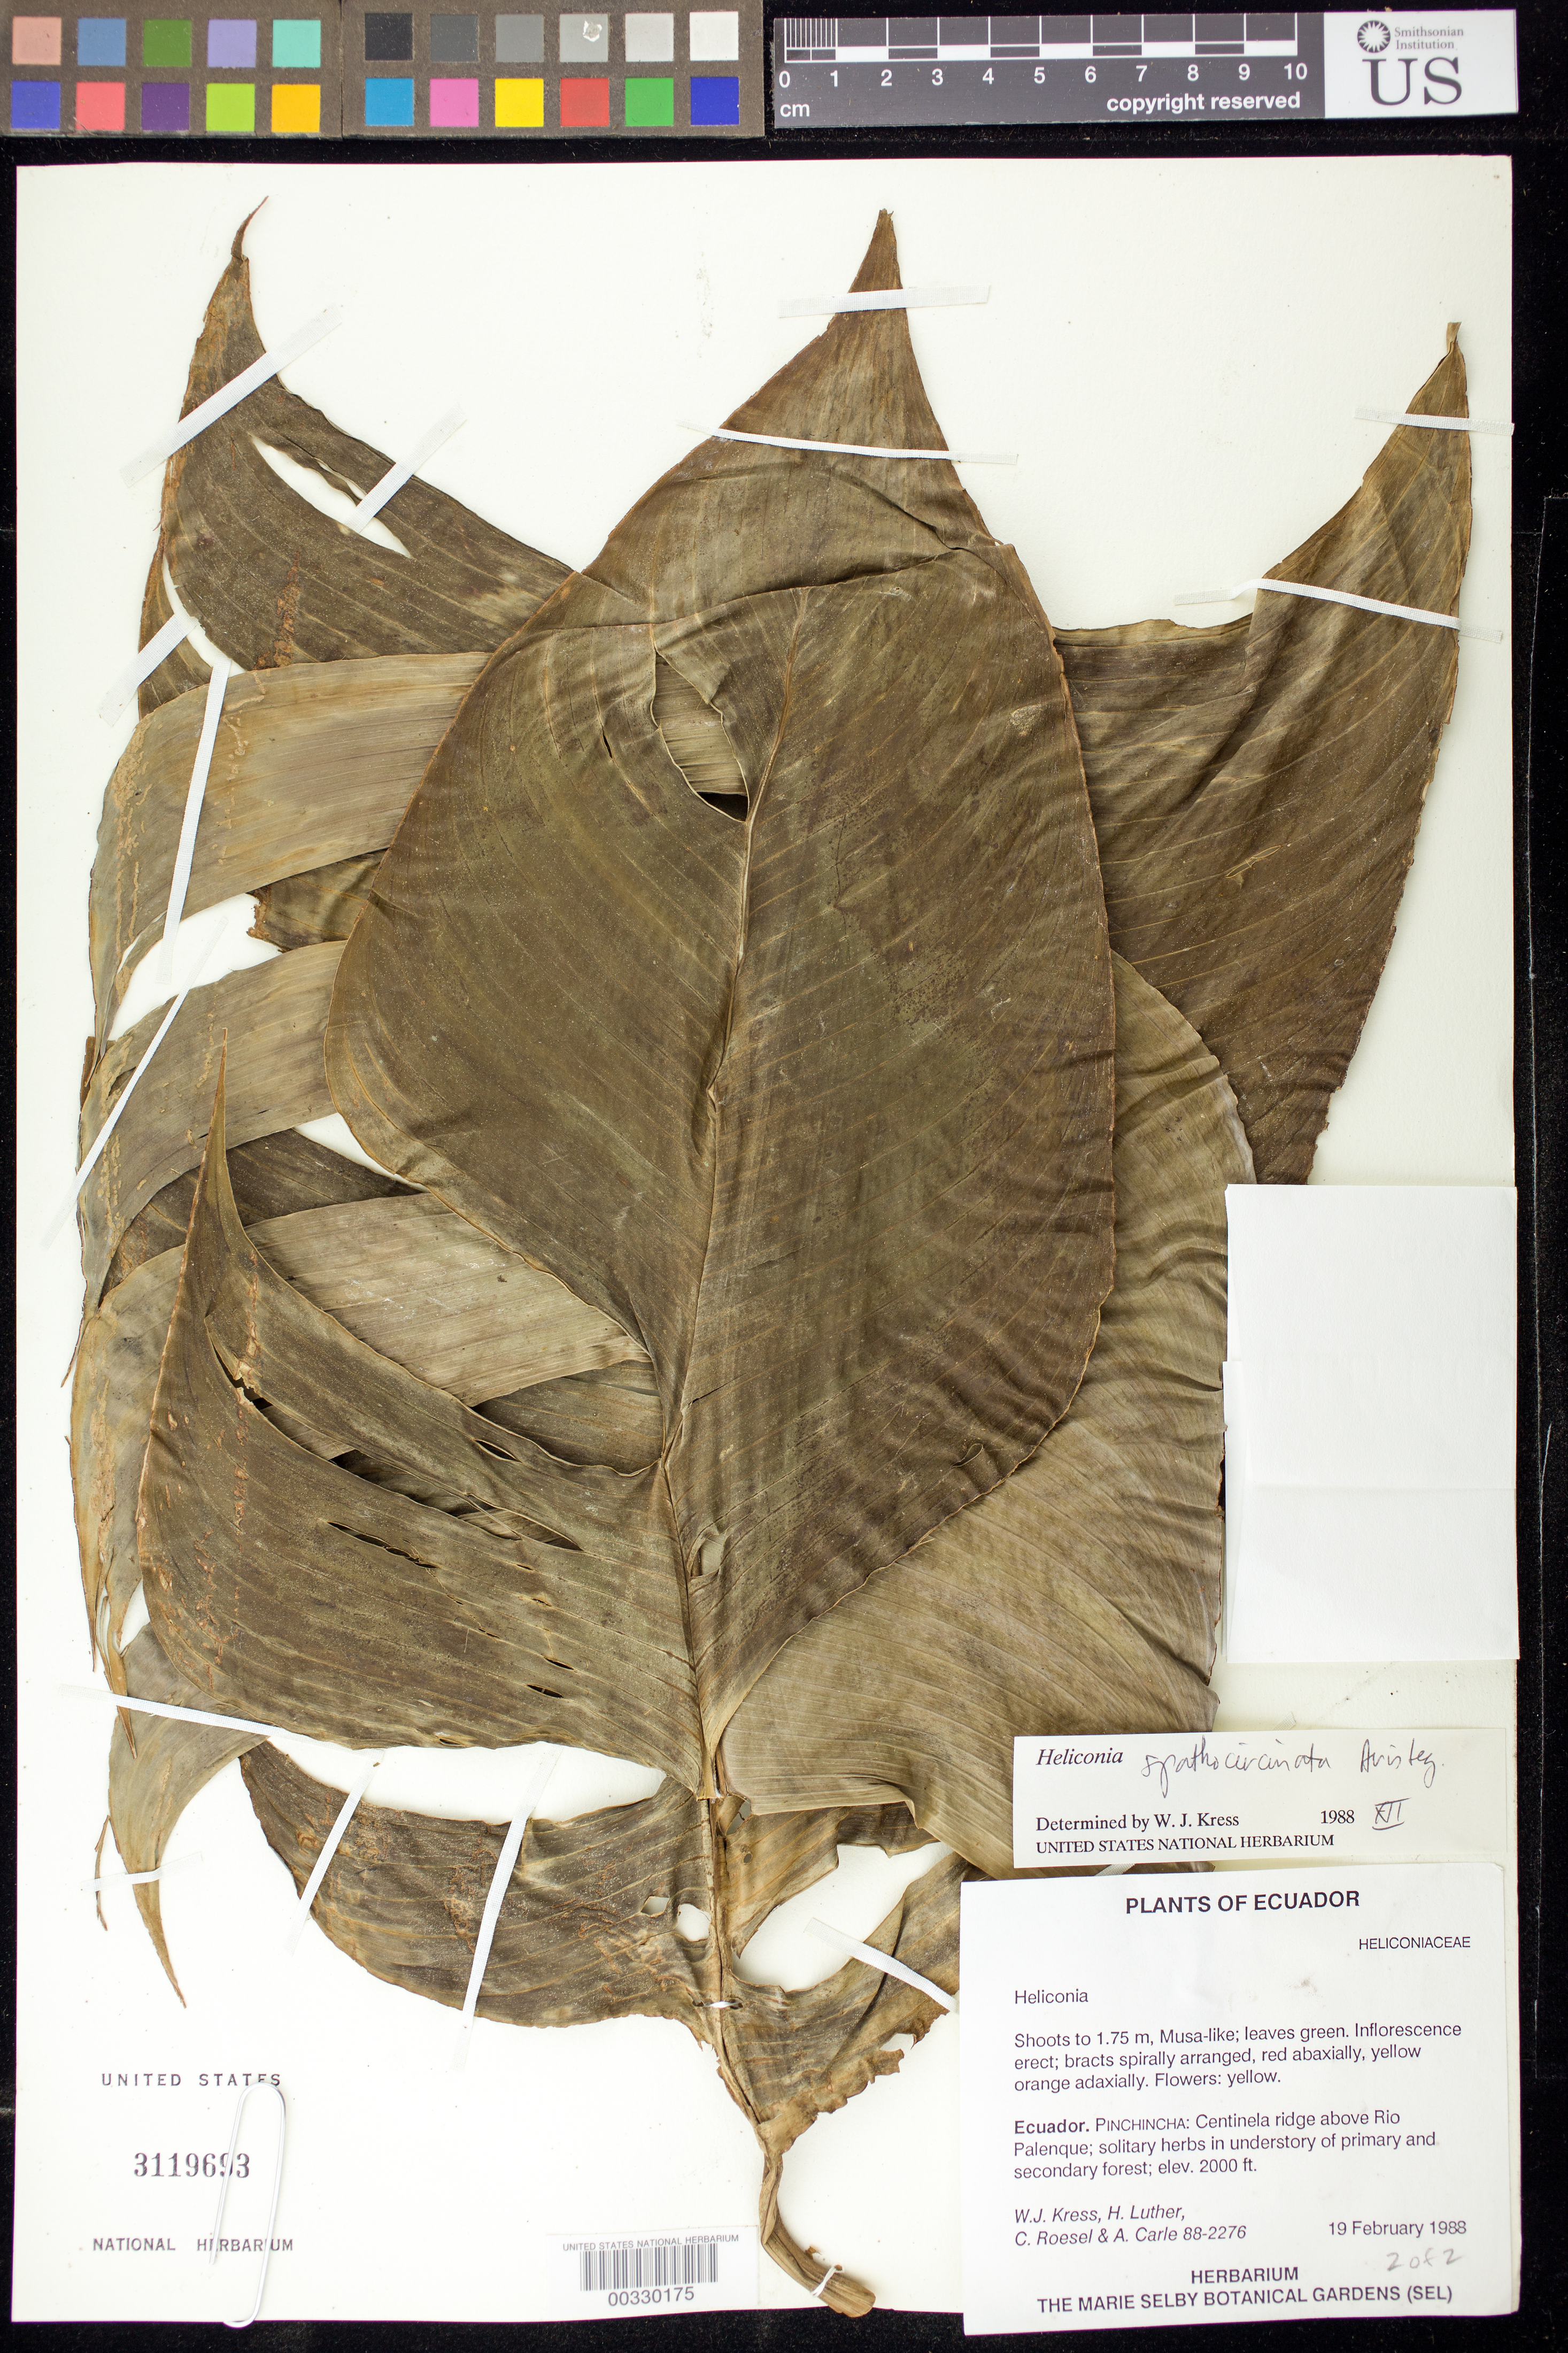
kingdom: Plantae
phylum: Tracheophyta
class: Liliopsida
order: Zingiberales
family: Heliconiaceae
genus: Heliconia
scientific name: Heliconia spathocircinata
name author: Aristeg.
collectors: W. J. Kress, Harry E. Luther, C. S. Roesel & A. Carle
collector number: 88-2276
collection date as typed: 19 Feb 1988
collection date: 1988-02-19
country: Ecuador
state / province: Pichincha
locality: Centinela ridge above Rio palenque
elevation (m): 610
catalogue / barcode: US 3119693